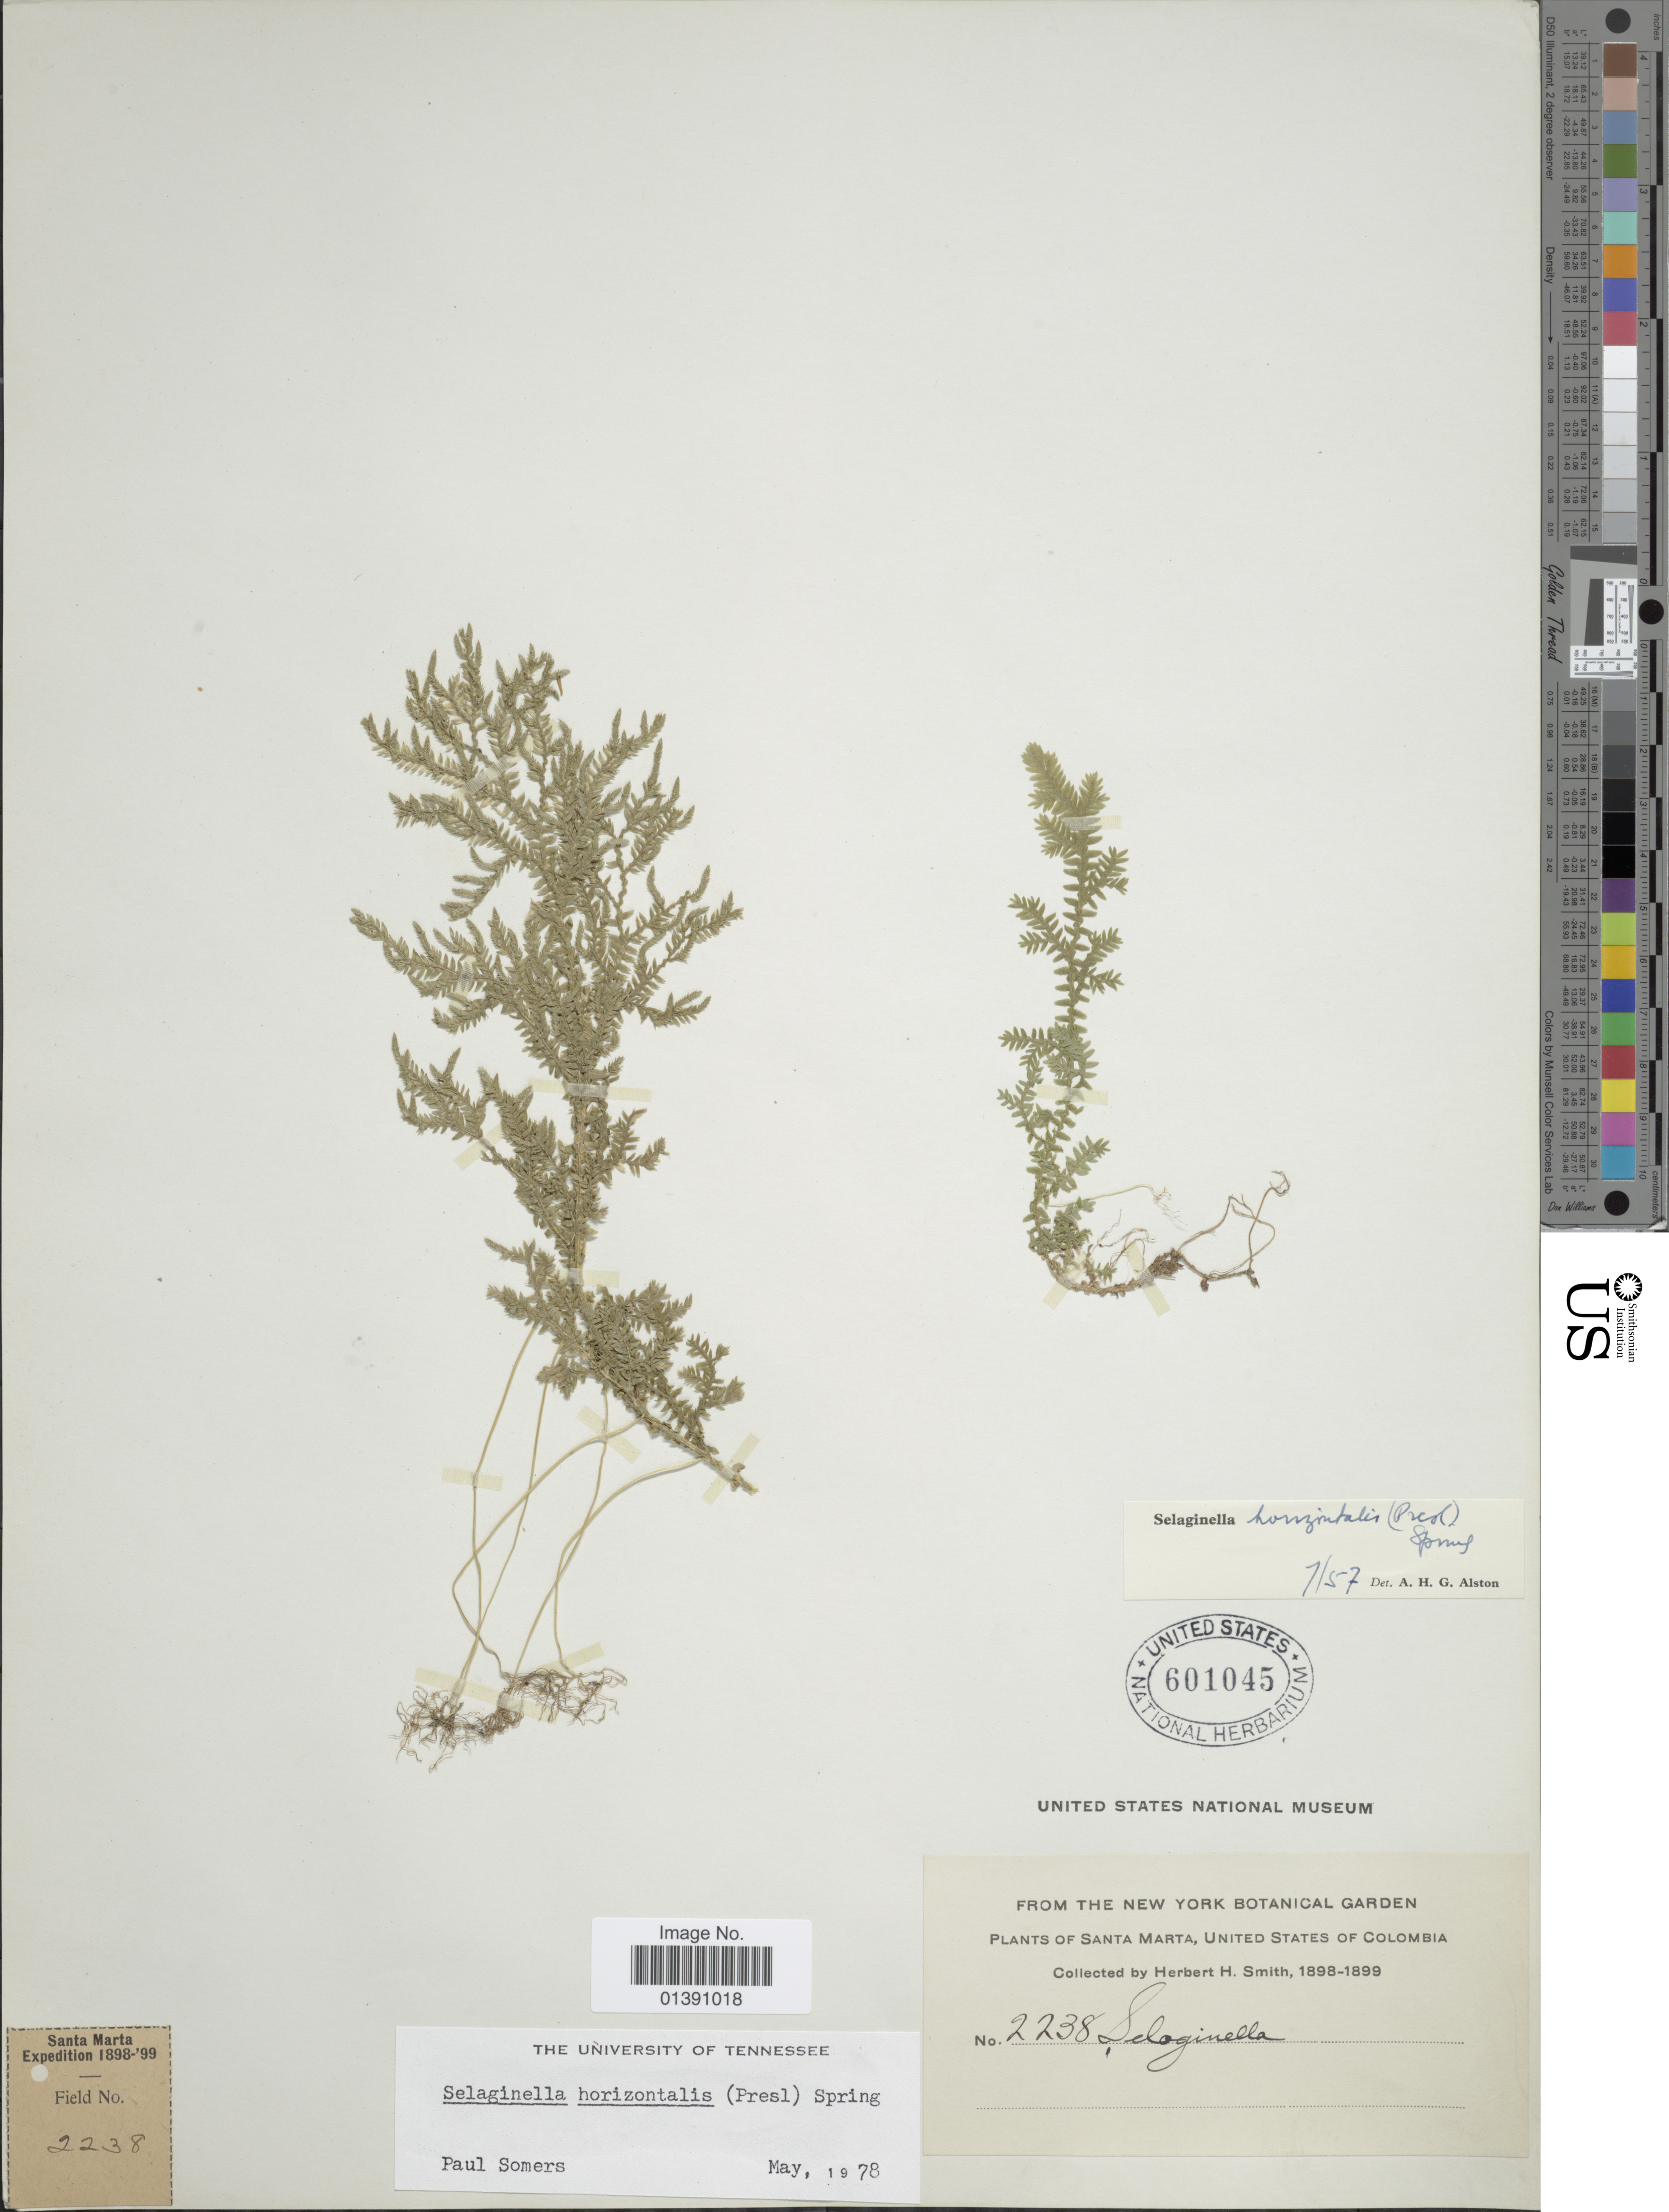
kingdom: Plantae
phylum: Tracheophyta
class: Lycopodiopsida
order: Selaginellales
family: Selaginellaceae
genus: Selaginella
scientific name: Selaginella horizontalis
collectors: H. H. Smith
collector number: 2238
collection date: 1898/1899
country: Colombia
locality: Santa Marta, United States of Colombia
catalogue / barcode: US 601045